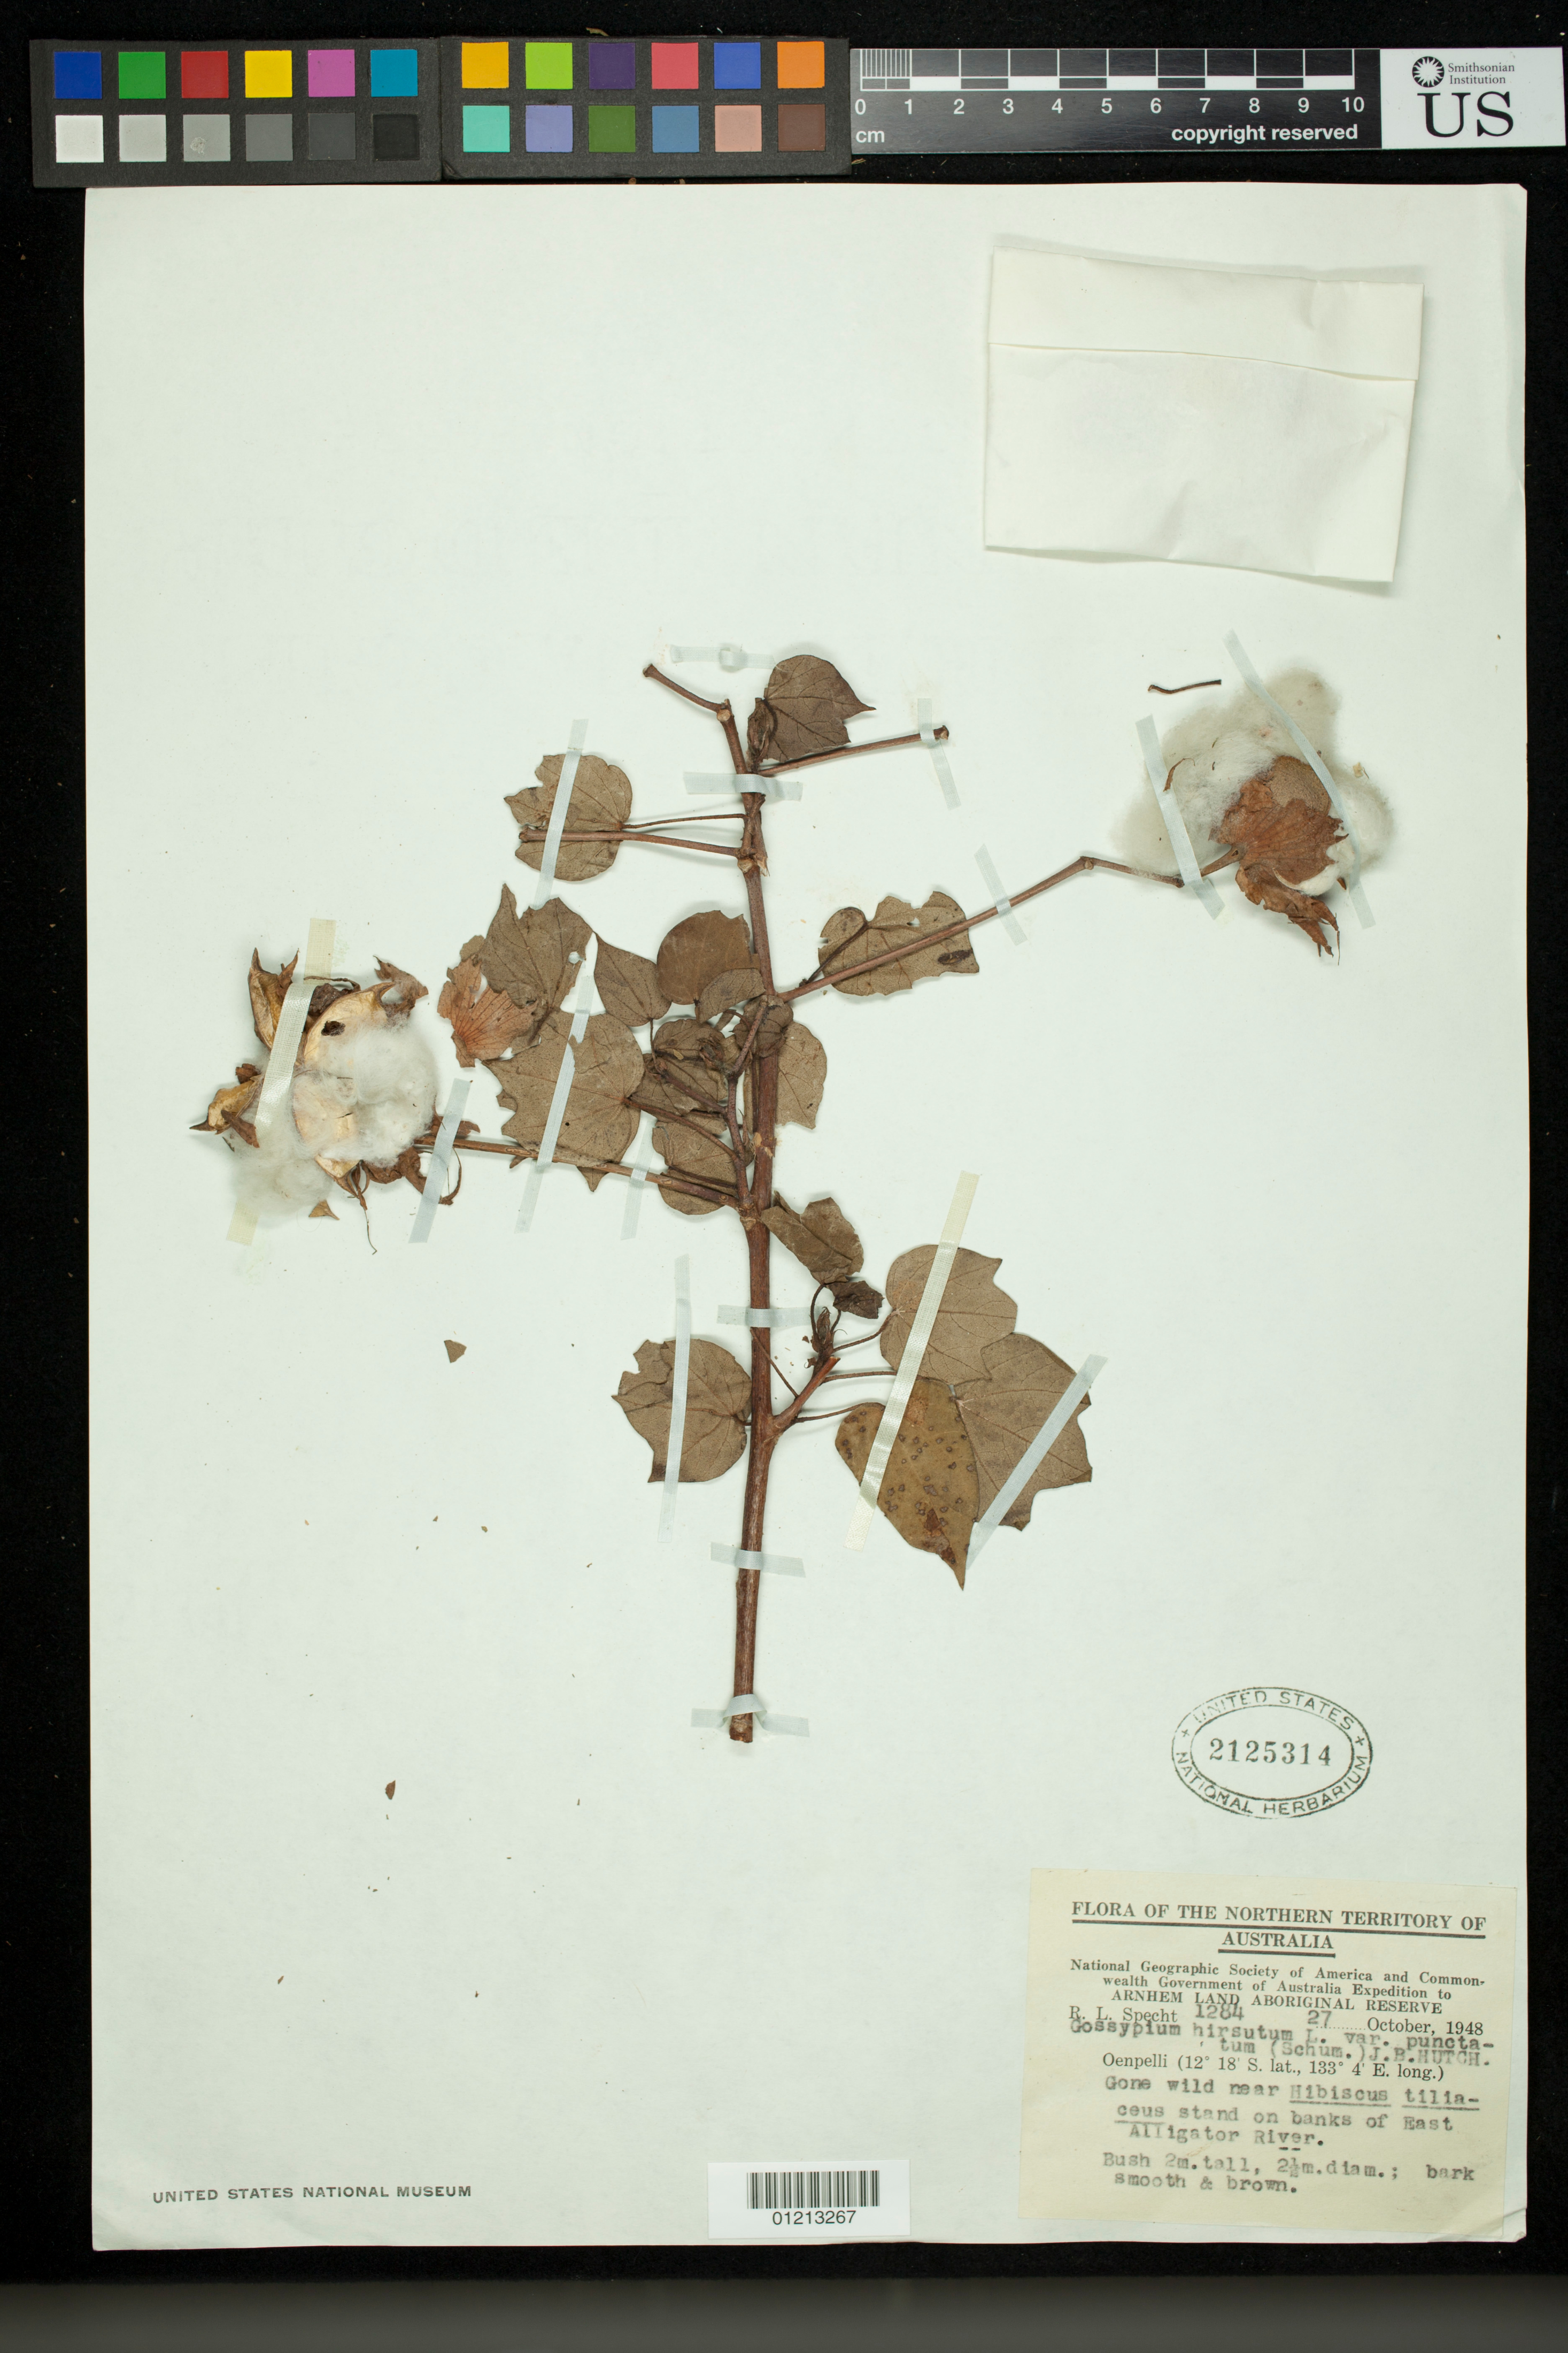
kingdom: Plantae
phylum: Tracheophyta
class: Magnoliopsida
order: Malvales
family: Malvaceae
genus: Gossypium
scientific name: Gossypium hirsutum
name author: L.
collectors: R. L. Specht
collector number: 1284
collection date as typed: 27 Oct 1948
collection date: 1948-10-27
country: Australia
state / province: Northern Territory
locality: Arnhem Land Aboriginal Reserve:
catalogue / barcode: US 2125314